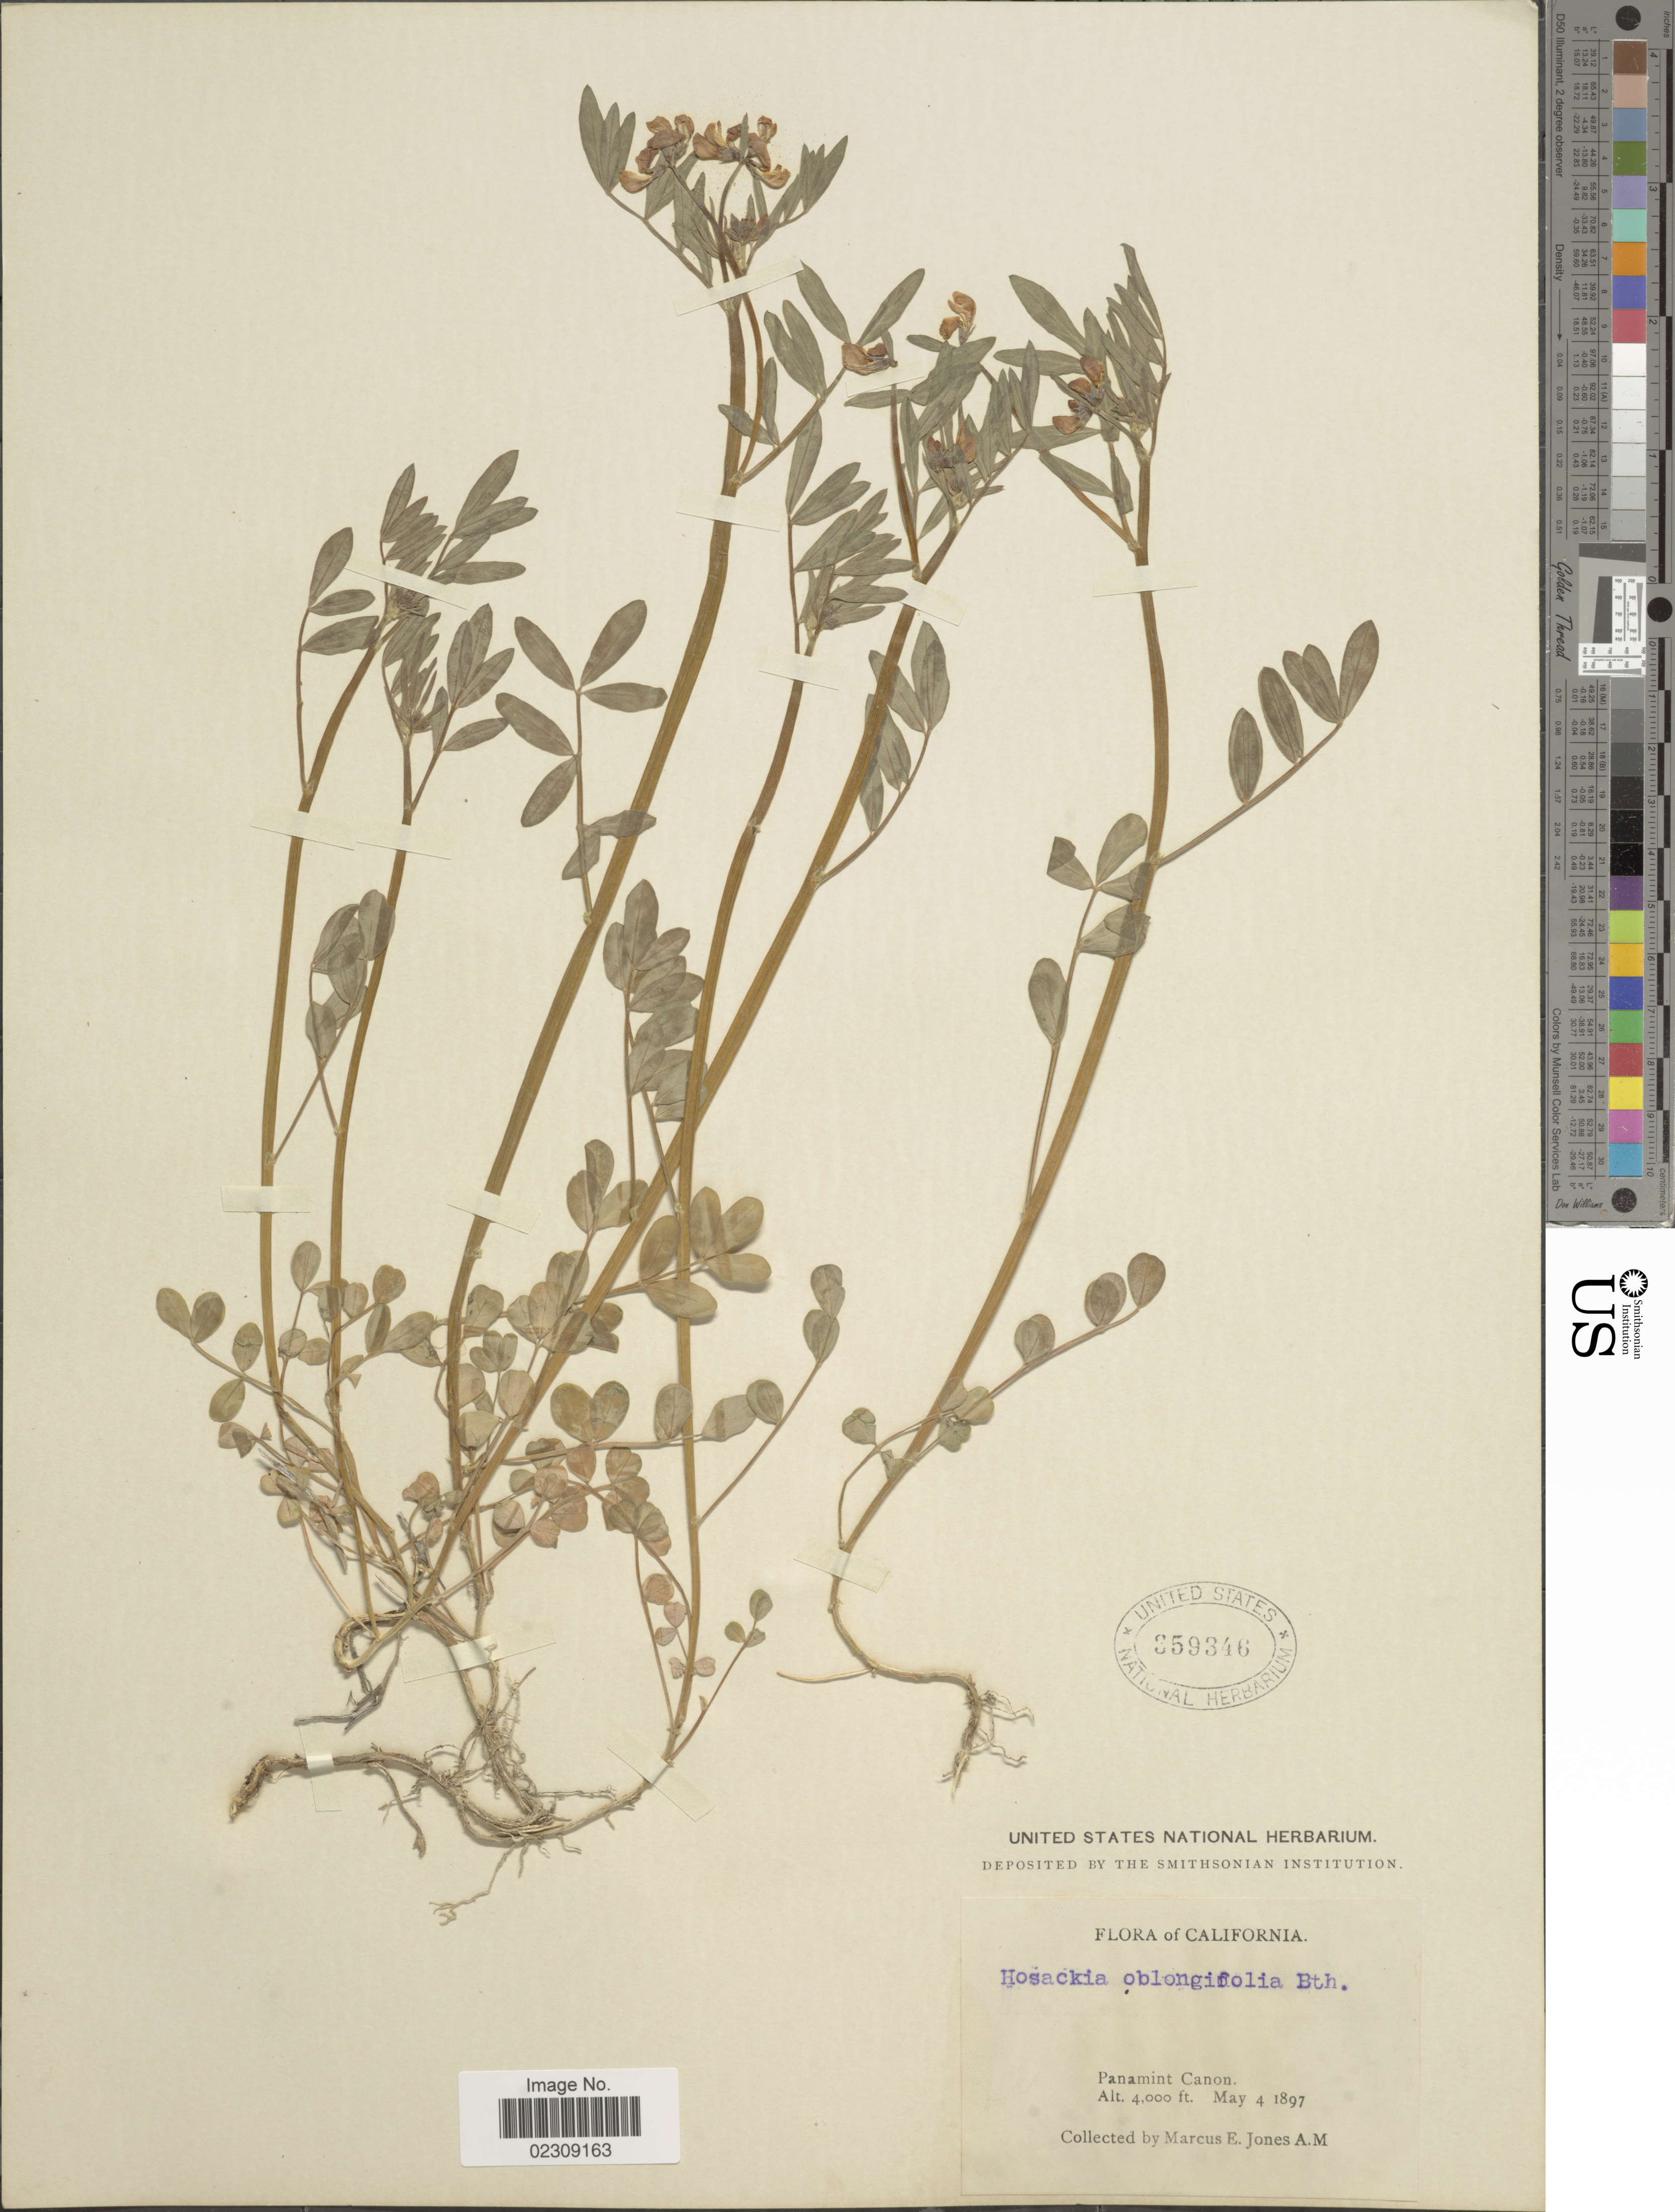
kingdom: Plantae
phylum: Tracheophyta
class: Magnoliopsida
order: Fabales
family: Fabaceae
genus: Hosackia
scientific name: Hosackia oblongifolia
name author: Benth.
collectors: M. E. Jones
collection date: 1897-05-04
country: United States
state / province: California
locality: Panamint Canon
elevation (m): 1219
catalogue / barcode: US 359346